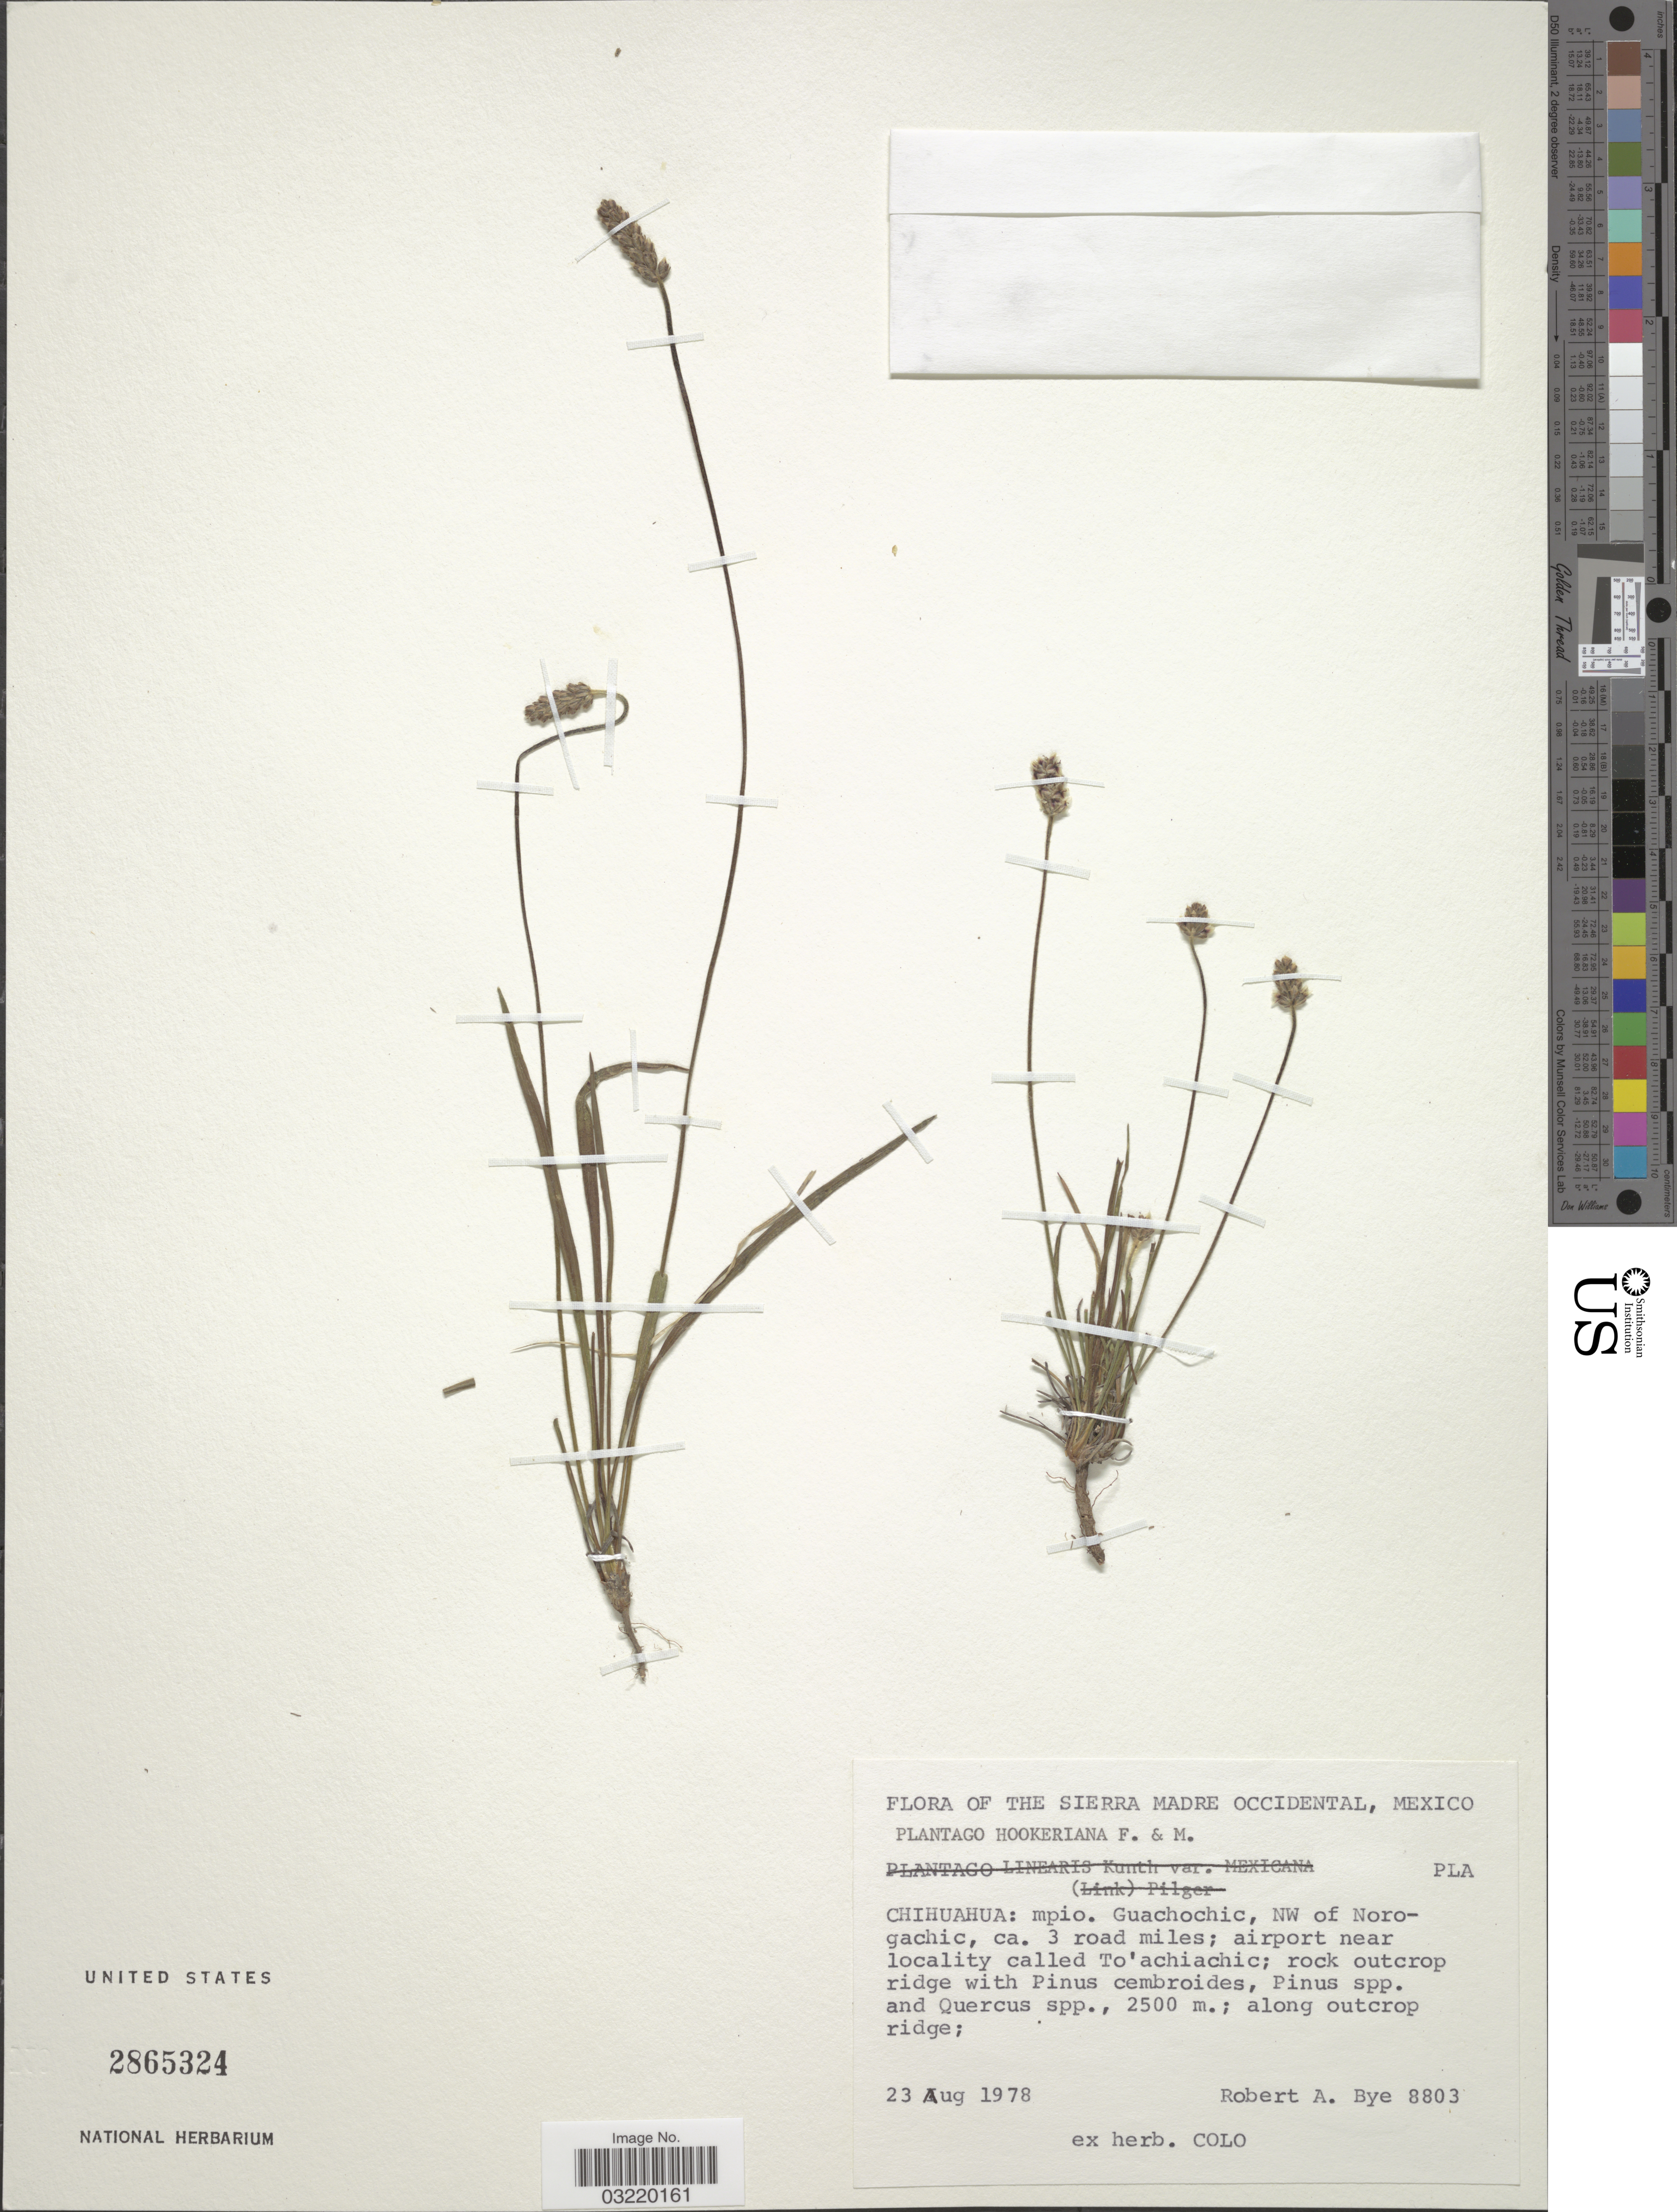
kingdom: Plantae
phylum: Tracheophyta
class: Magnoliopsida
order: Lamiales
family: Plantaginaceae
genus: Plantago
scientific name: Plantago hookeriana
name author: Fisch. & C.A. Mey.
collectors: R. A. Bye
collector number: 8803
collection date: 1978-08-23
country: Mexico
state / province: Chihuahua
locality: Mpio. Guachochic, NW of Norogachic, ca. 3 road miles; airport near locality called To'achiachic.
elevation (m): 2500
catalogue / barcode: US 2865324